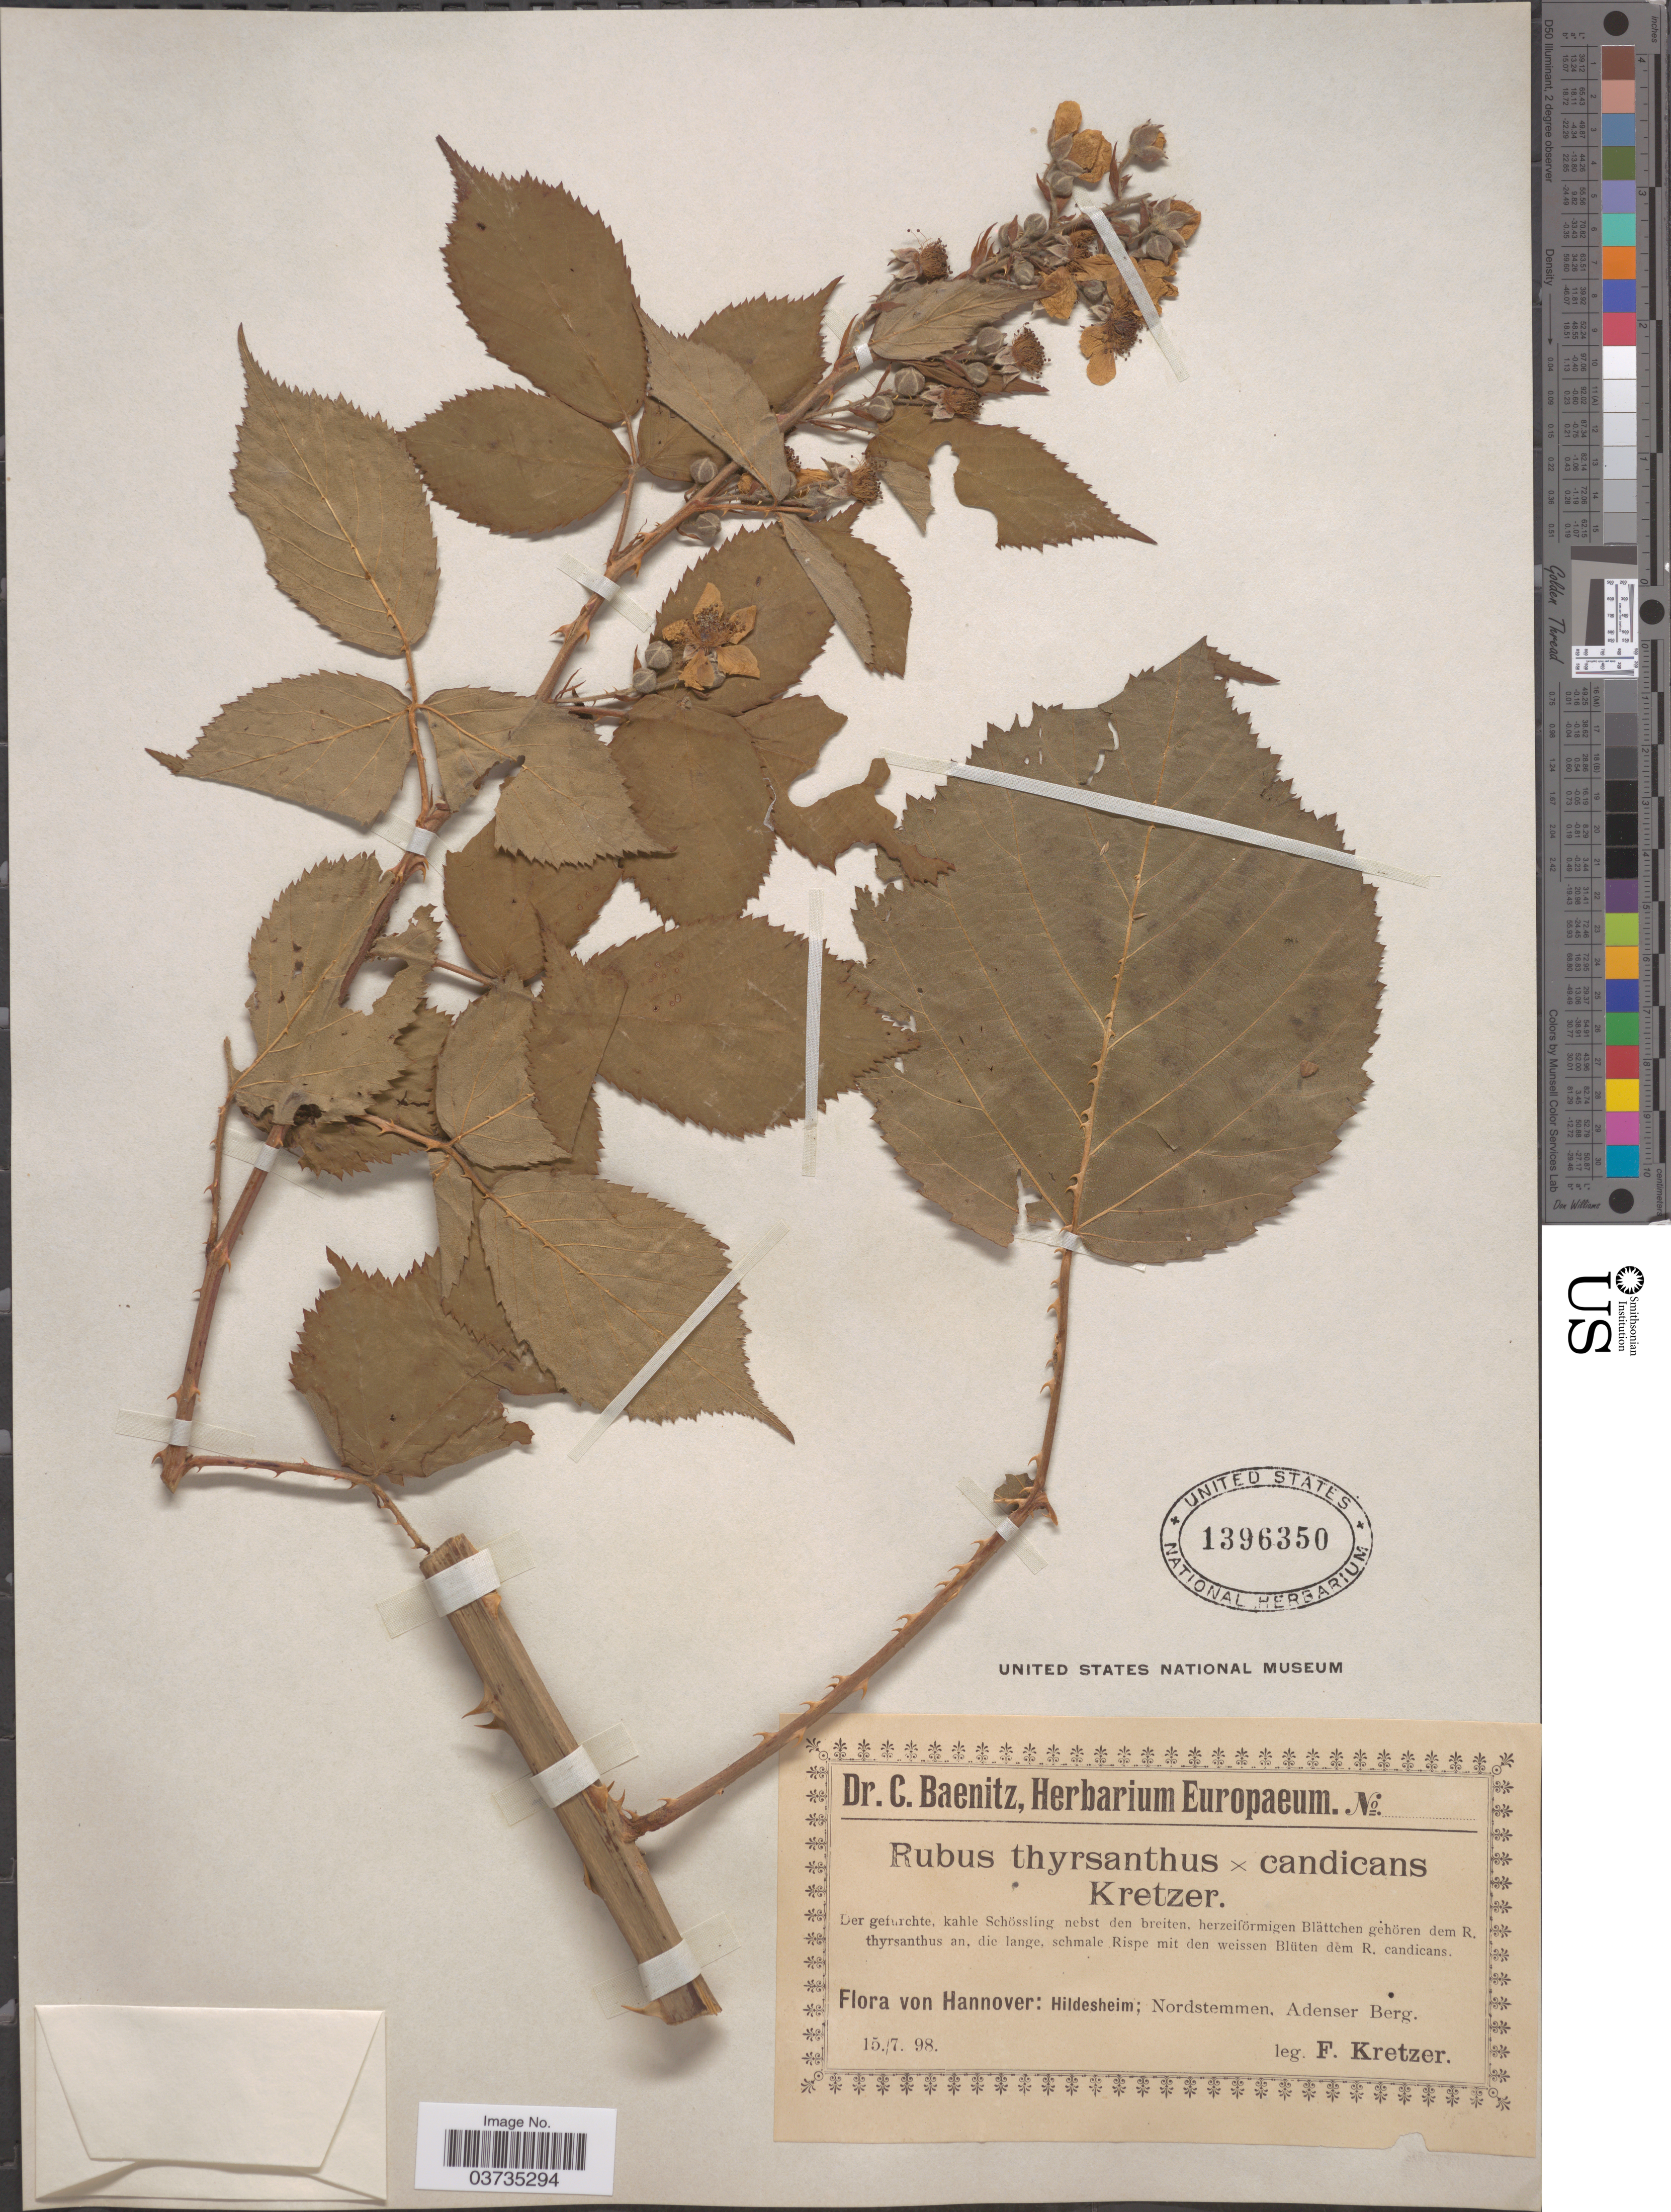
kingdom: Plantae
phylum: Tracheophyta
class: Magnoliopsida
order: Rosales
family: Rosaceae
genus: Rubus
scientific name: Rubus thyrsanthus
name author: Focke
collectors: F. Kretzer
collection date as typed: Transcribed d/m/y: 15/7/98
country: Germany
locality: Hannover: Hildesheim; Nordstemmen, Adenser Berg.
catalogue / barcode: US 1396350